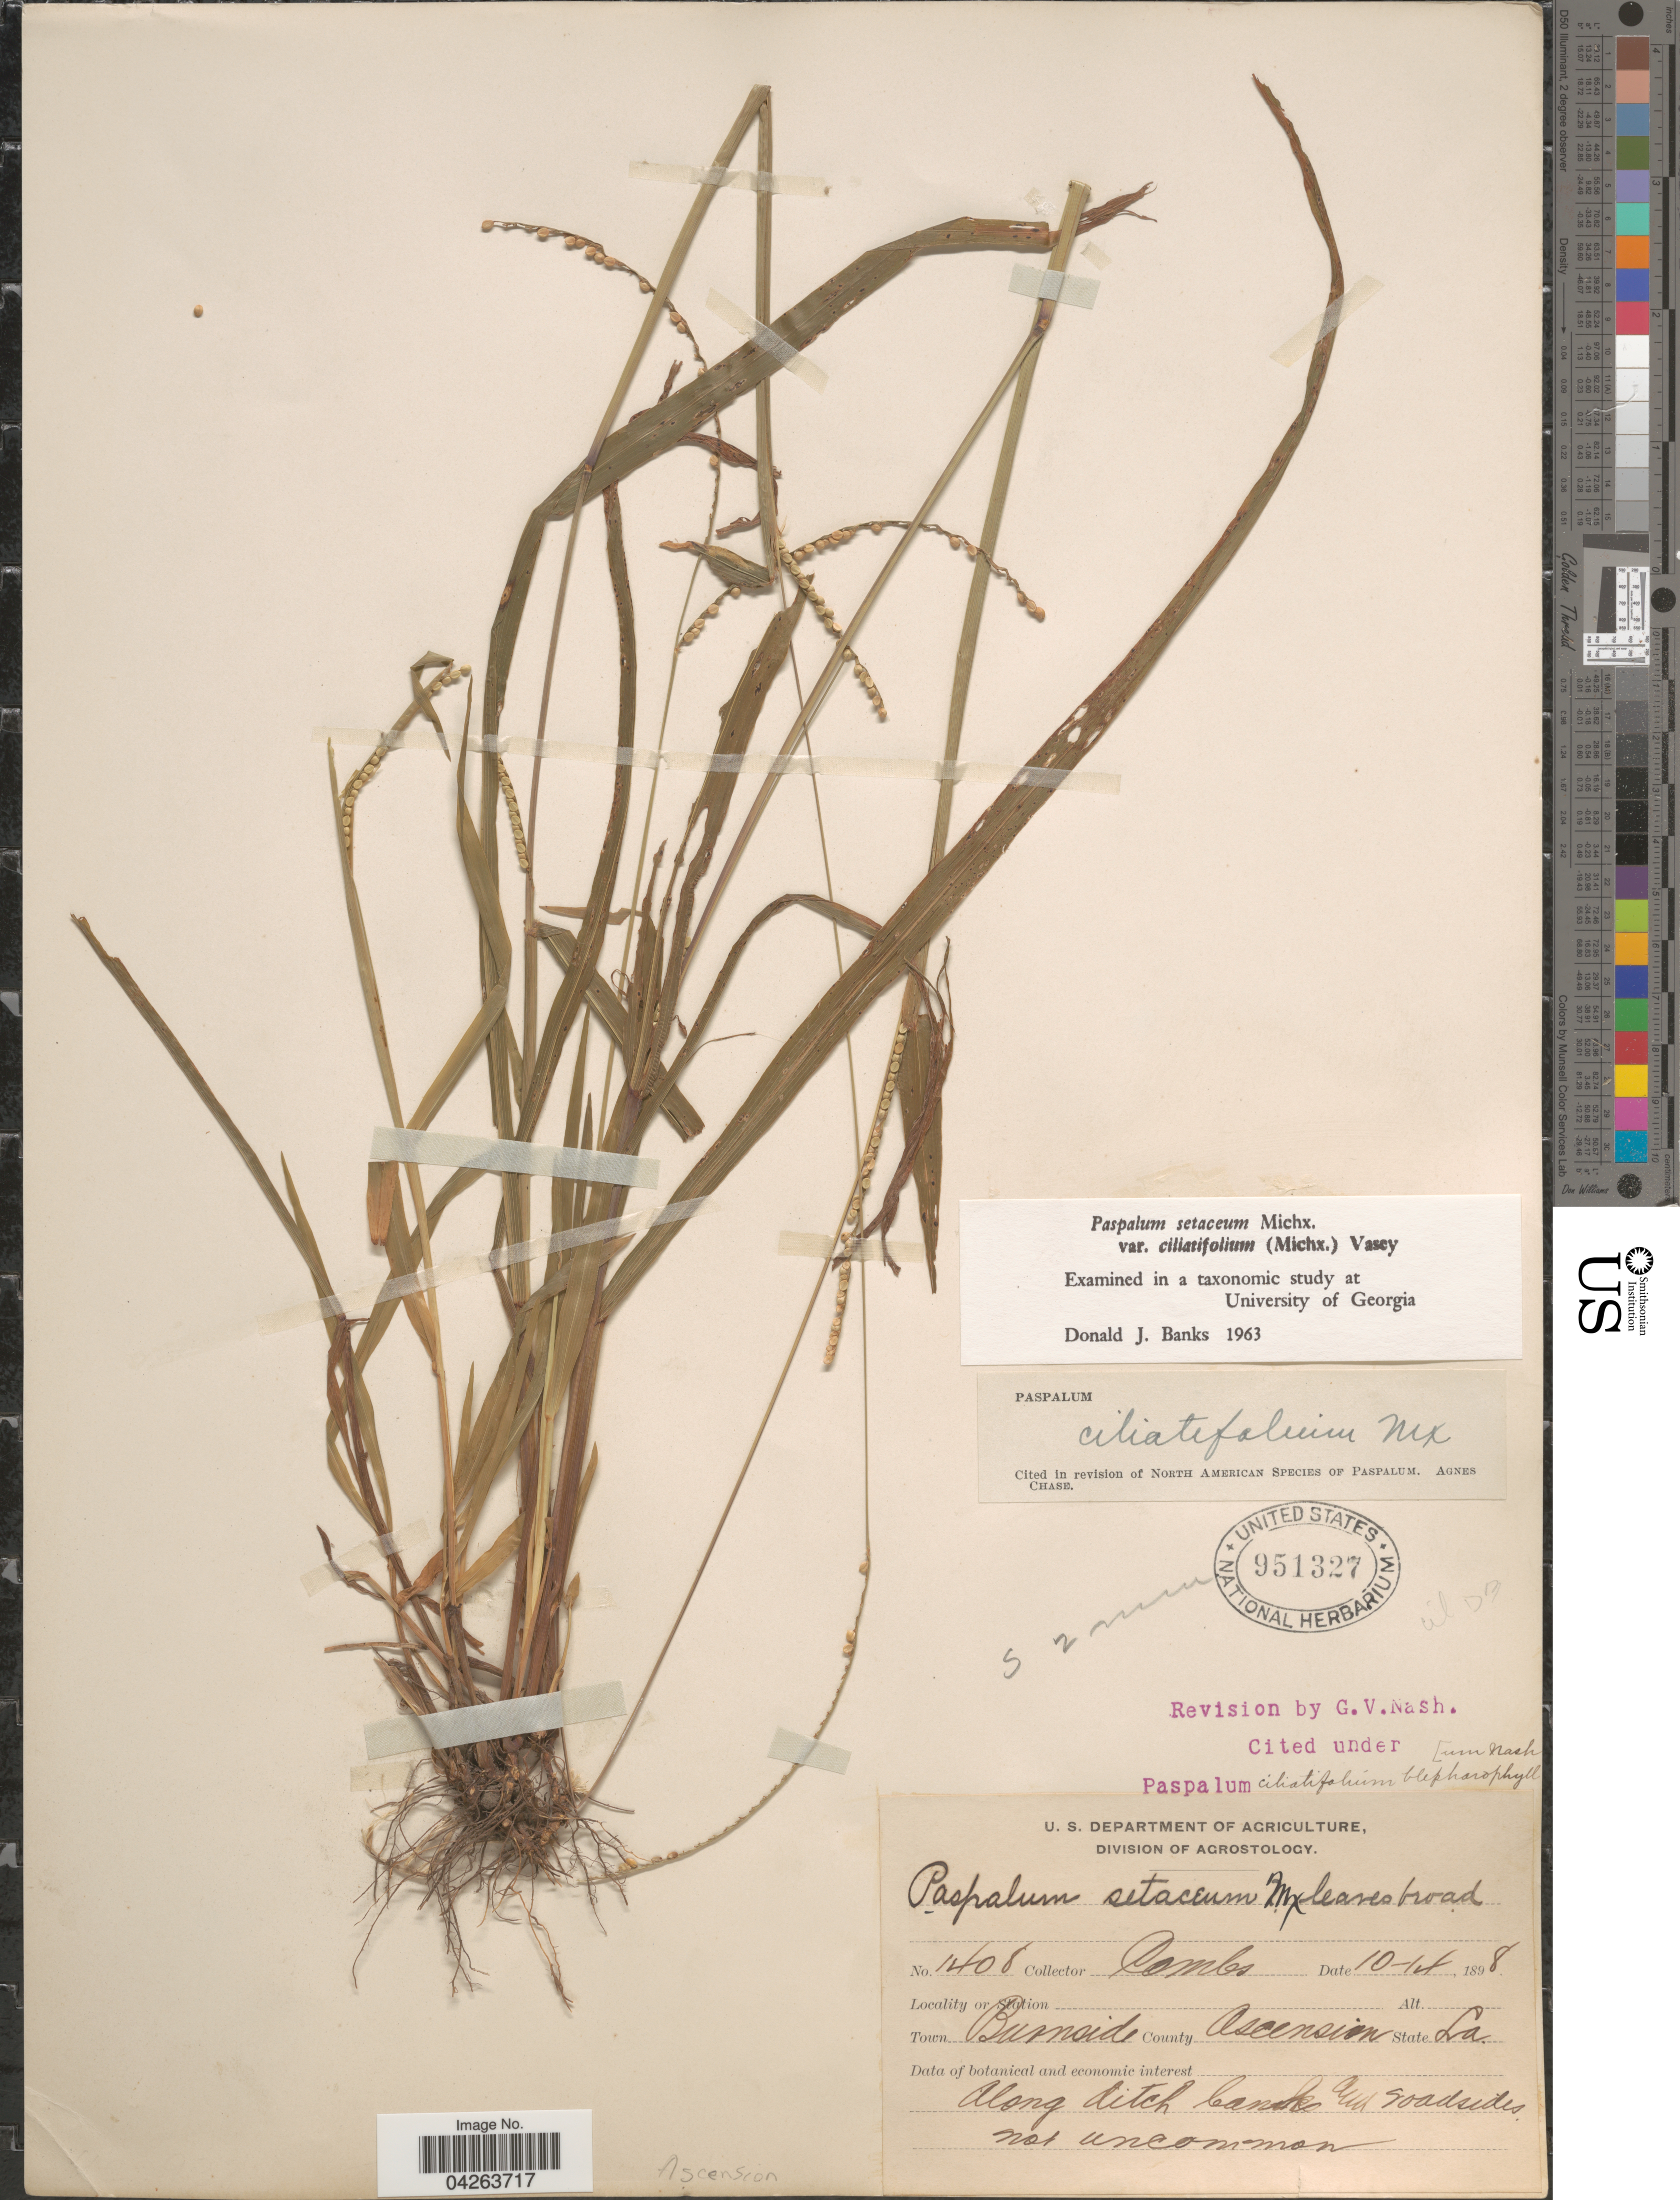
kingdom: Plantae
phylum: Tracheophyta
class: Liliopsida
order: Poales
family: Poaceae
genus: Paspalum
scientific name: Paspalum setaceum var. ciliatifolium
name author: (Michx.) Vasey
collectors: -. Combs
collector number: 1408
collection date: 1898-10-14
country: United States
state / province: Louisiana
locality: Town Burnside. County Ascension.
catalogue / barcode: US 951327